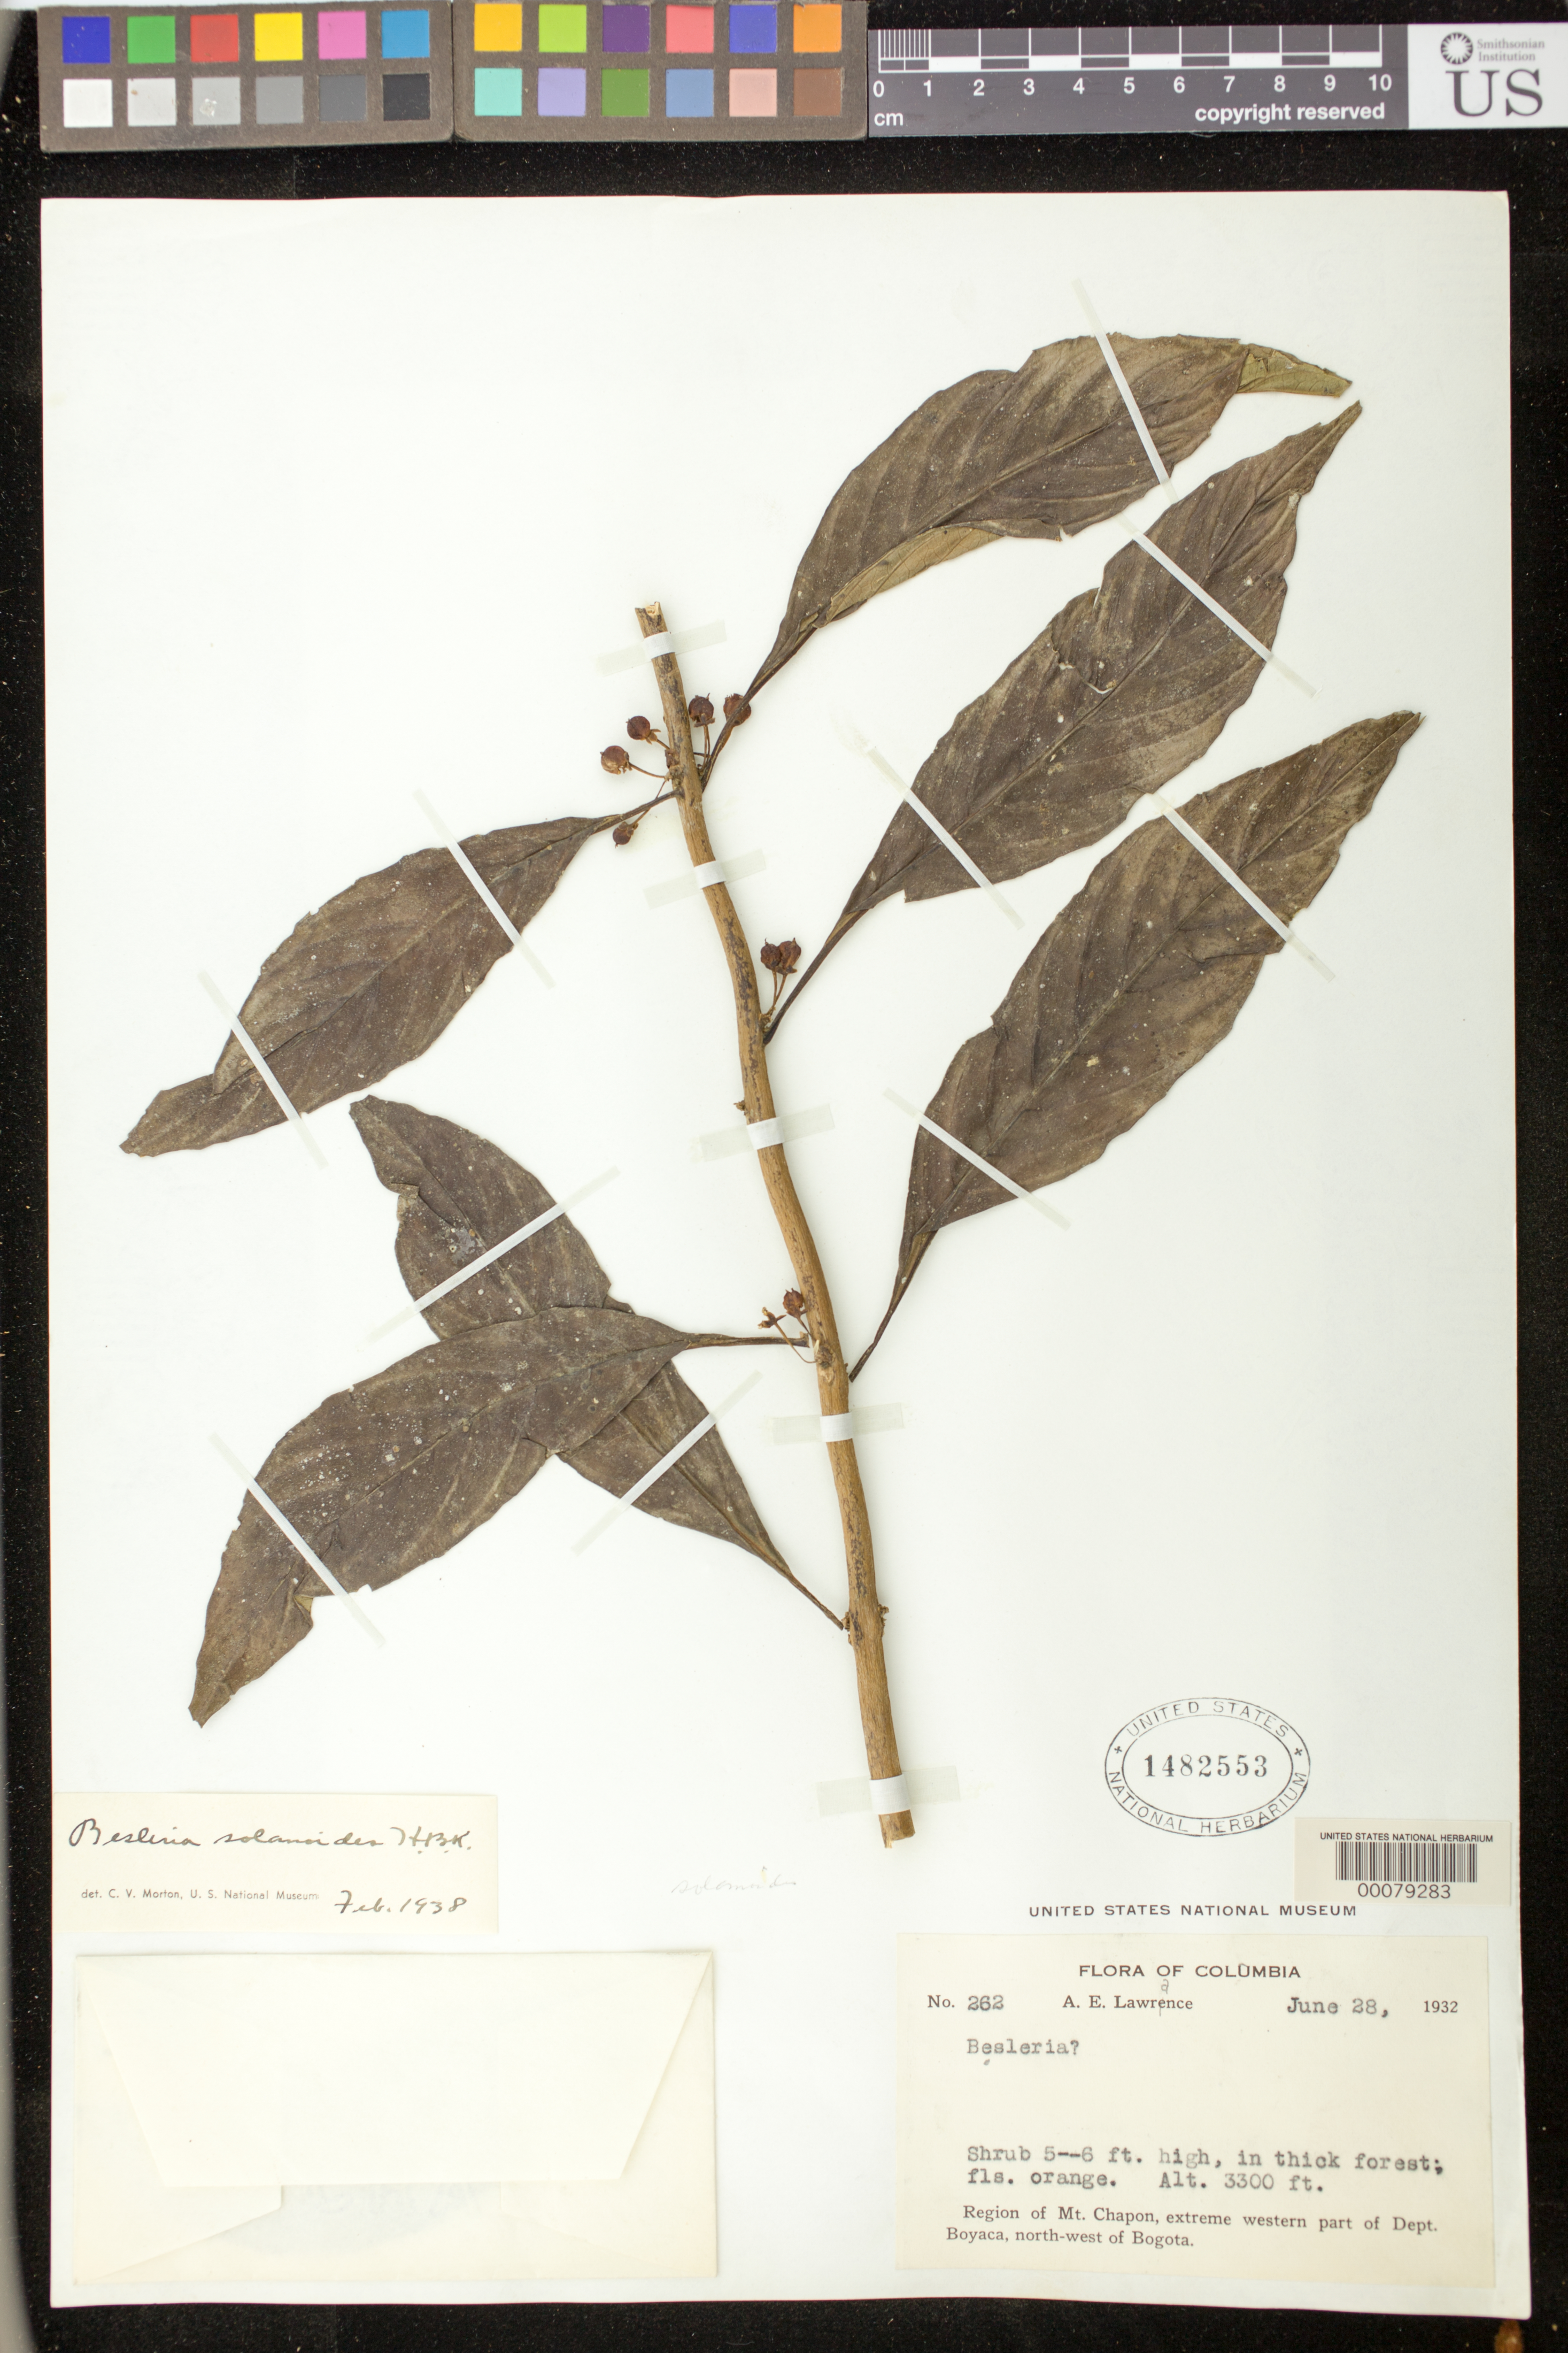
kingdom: Plantae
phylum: Tracheophyta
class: Magnoliopsida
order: Lamiales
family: Gesneriaceae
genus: Besleria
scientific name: Besleria solanoides var. solanoides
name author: Kunth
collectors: A. Lawrance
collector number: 262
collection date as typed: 28 Jun 1932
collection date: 1932-06-28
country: Colombia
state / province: Boyacá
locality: Region of Mt Chapon, extreme western part of dept of Boyaca, NW of Bogota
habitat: In thick forest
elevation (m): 1006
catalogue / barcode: US 1482553